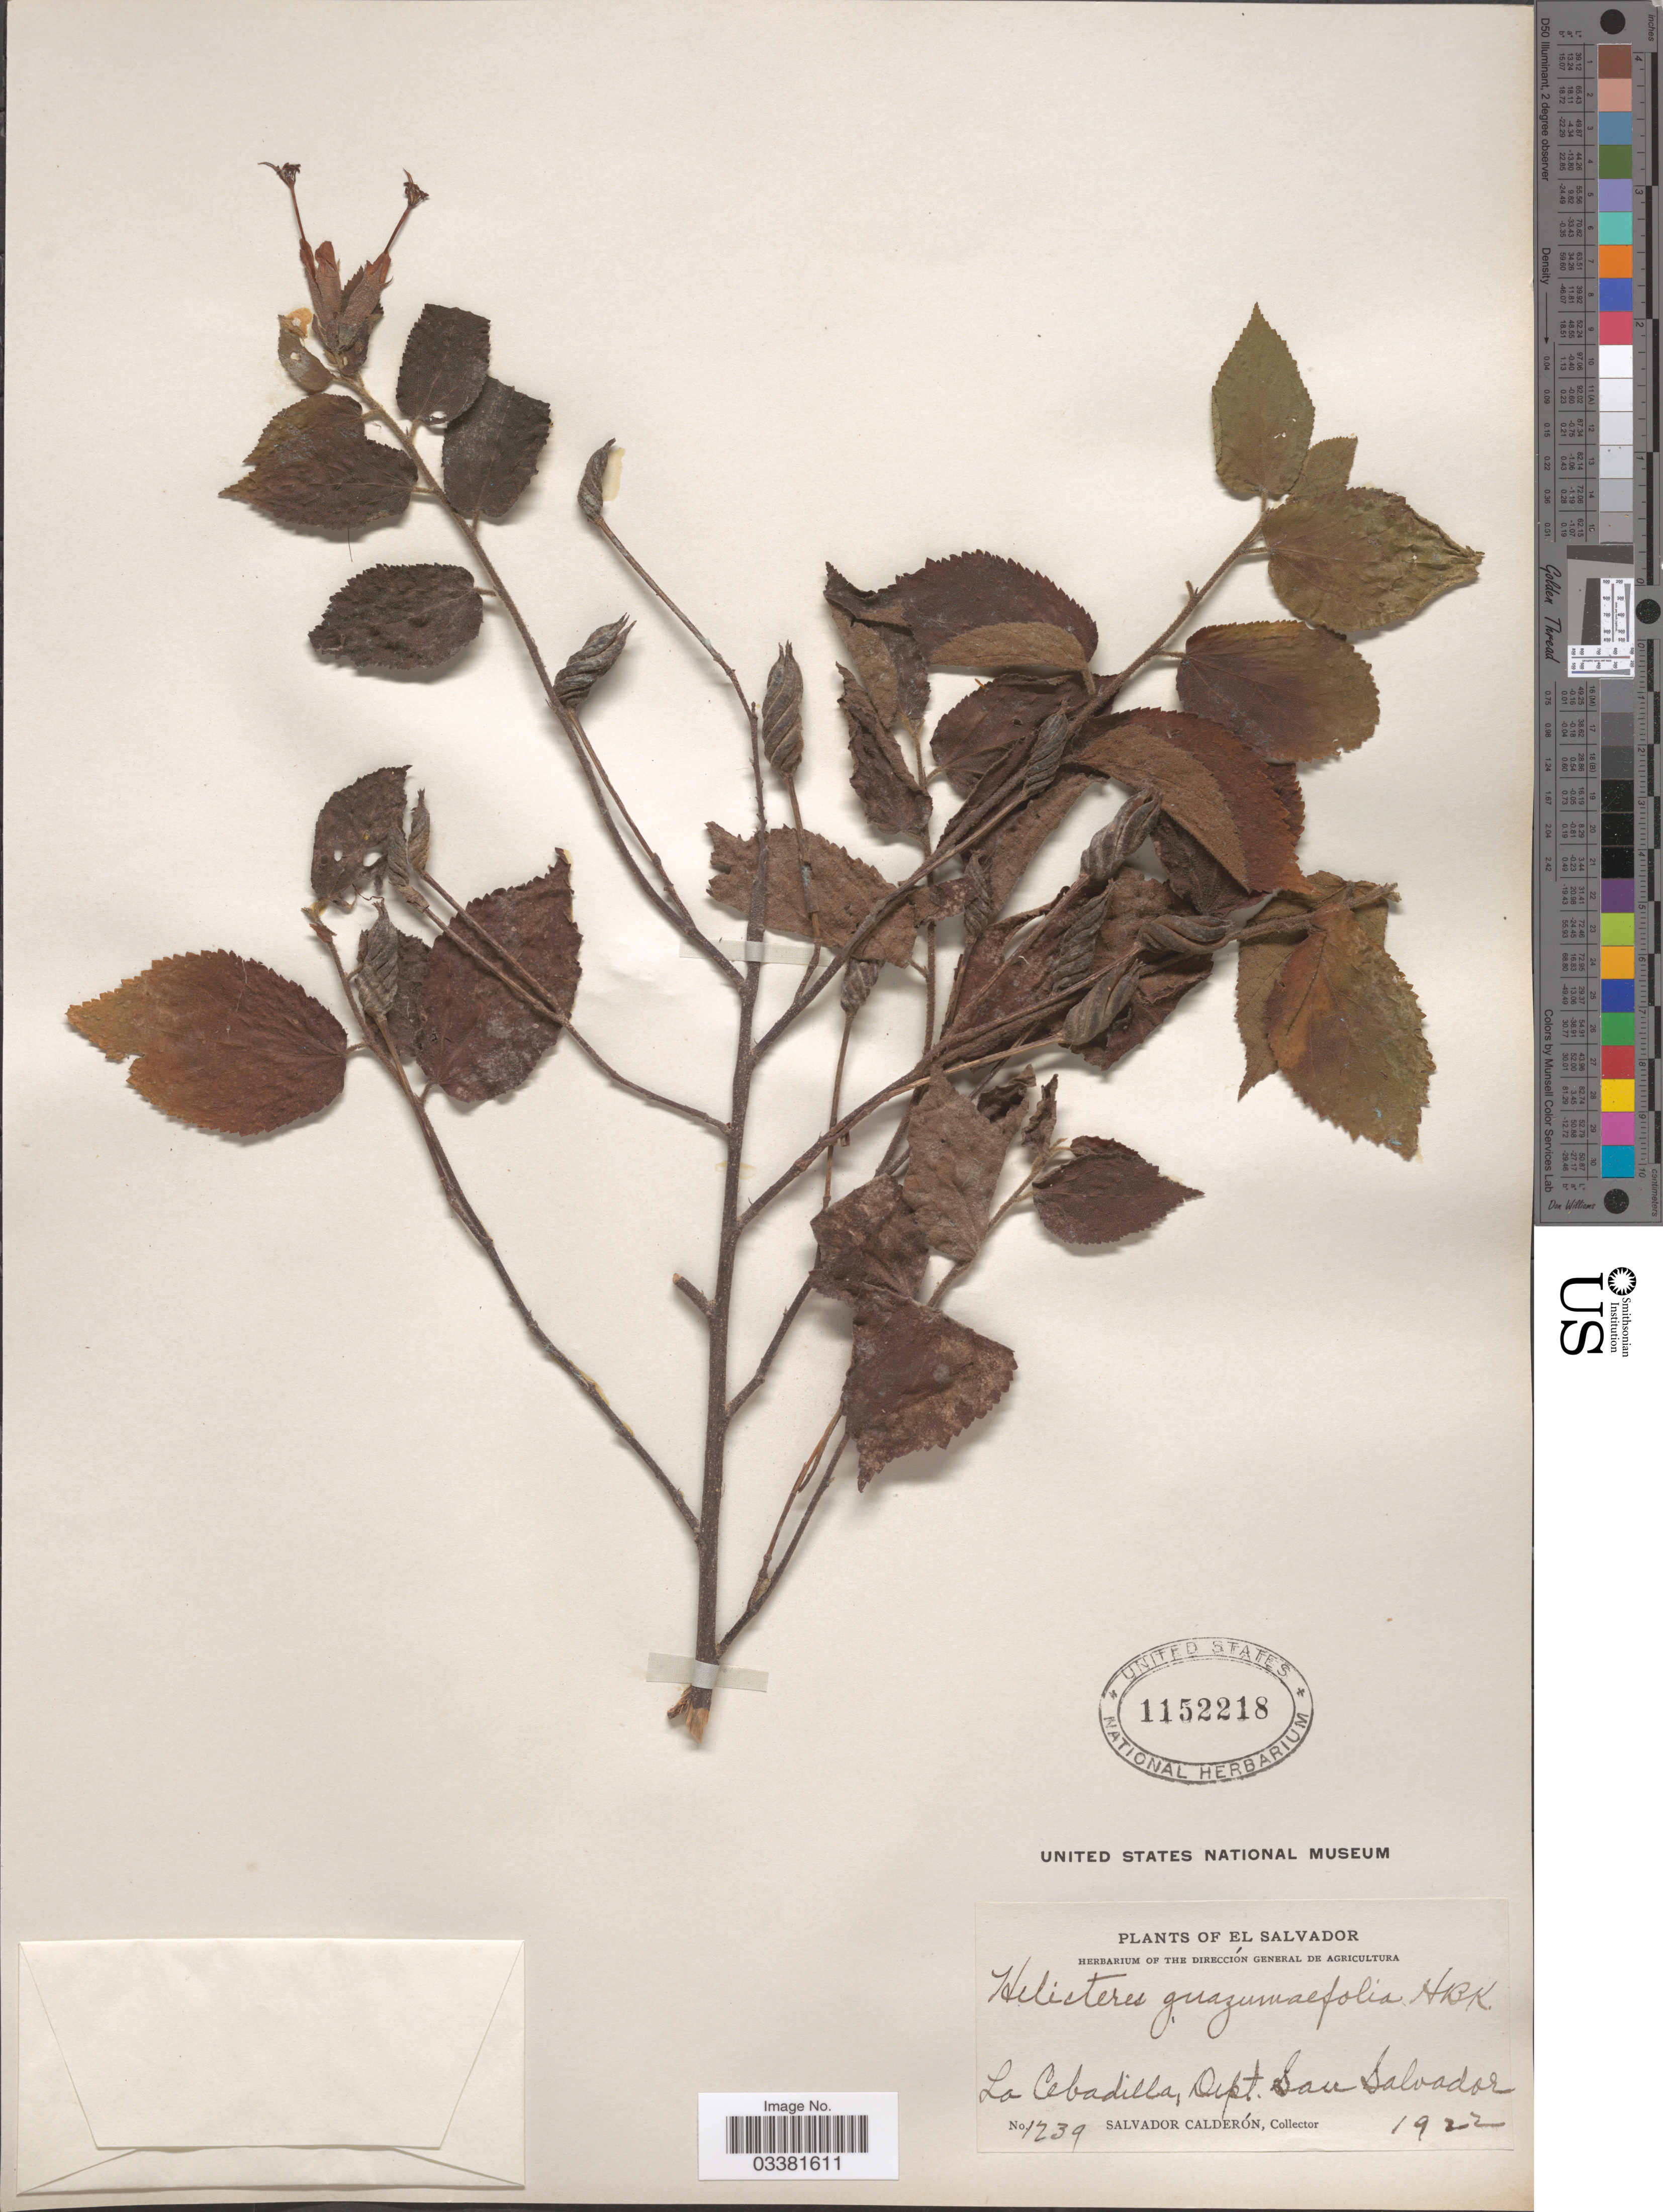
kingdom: Plantae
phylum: Tracheophyta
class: Magnoliopsida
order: Malvales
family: Malvaceae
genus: Helicteres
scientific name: Helicteres guazumifolia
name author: Kunth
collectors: S. Calderón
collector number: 1239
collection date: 1922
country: El Salvador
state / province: San Salvador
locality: La Cebadilla, Dept. San Salvador.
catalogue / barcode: US 1152218